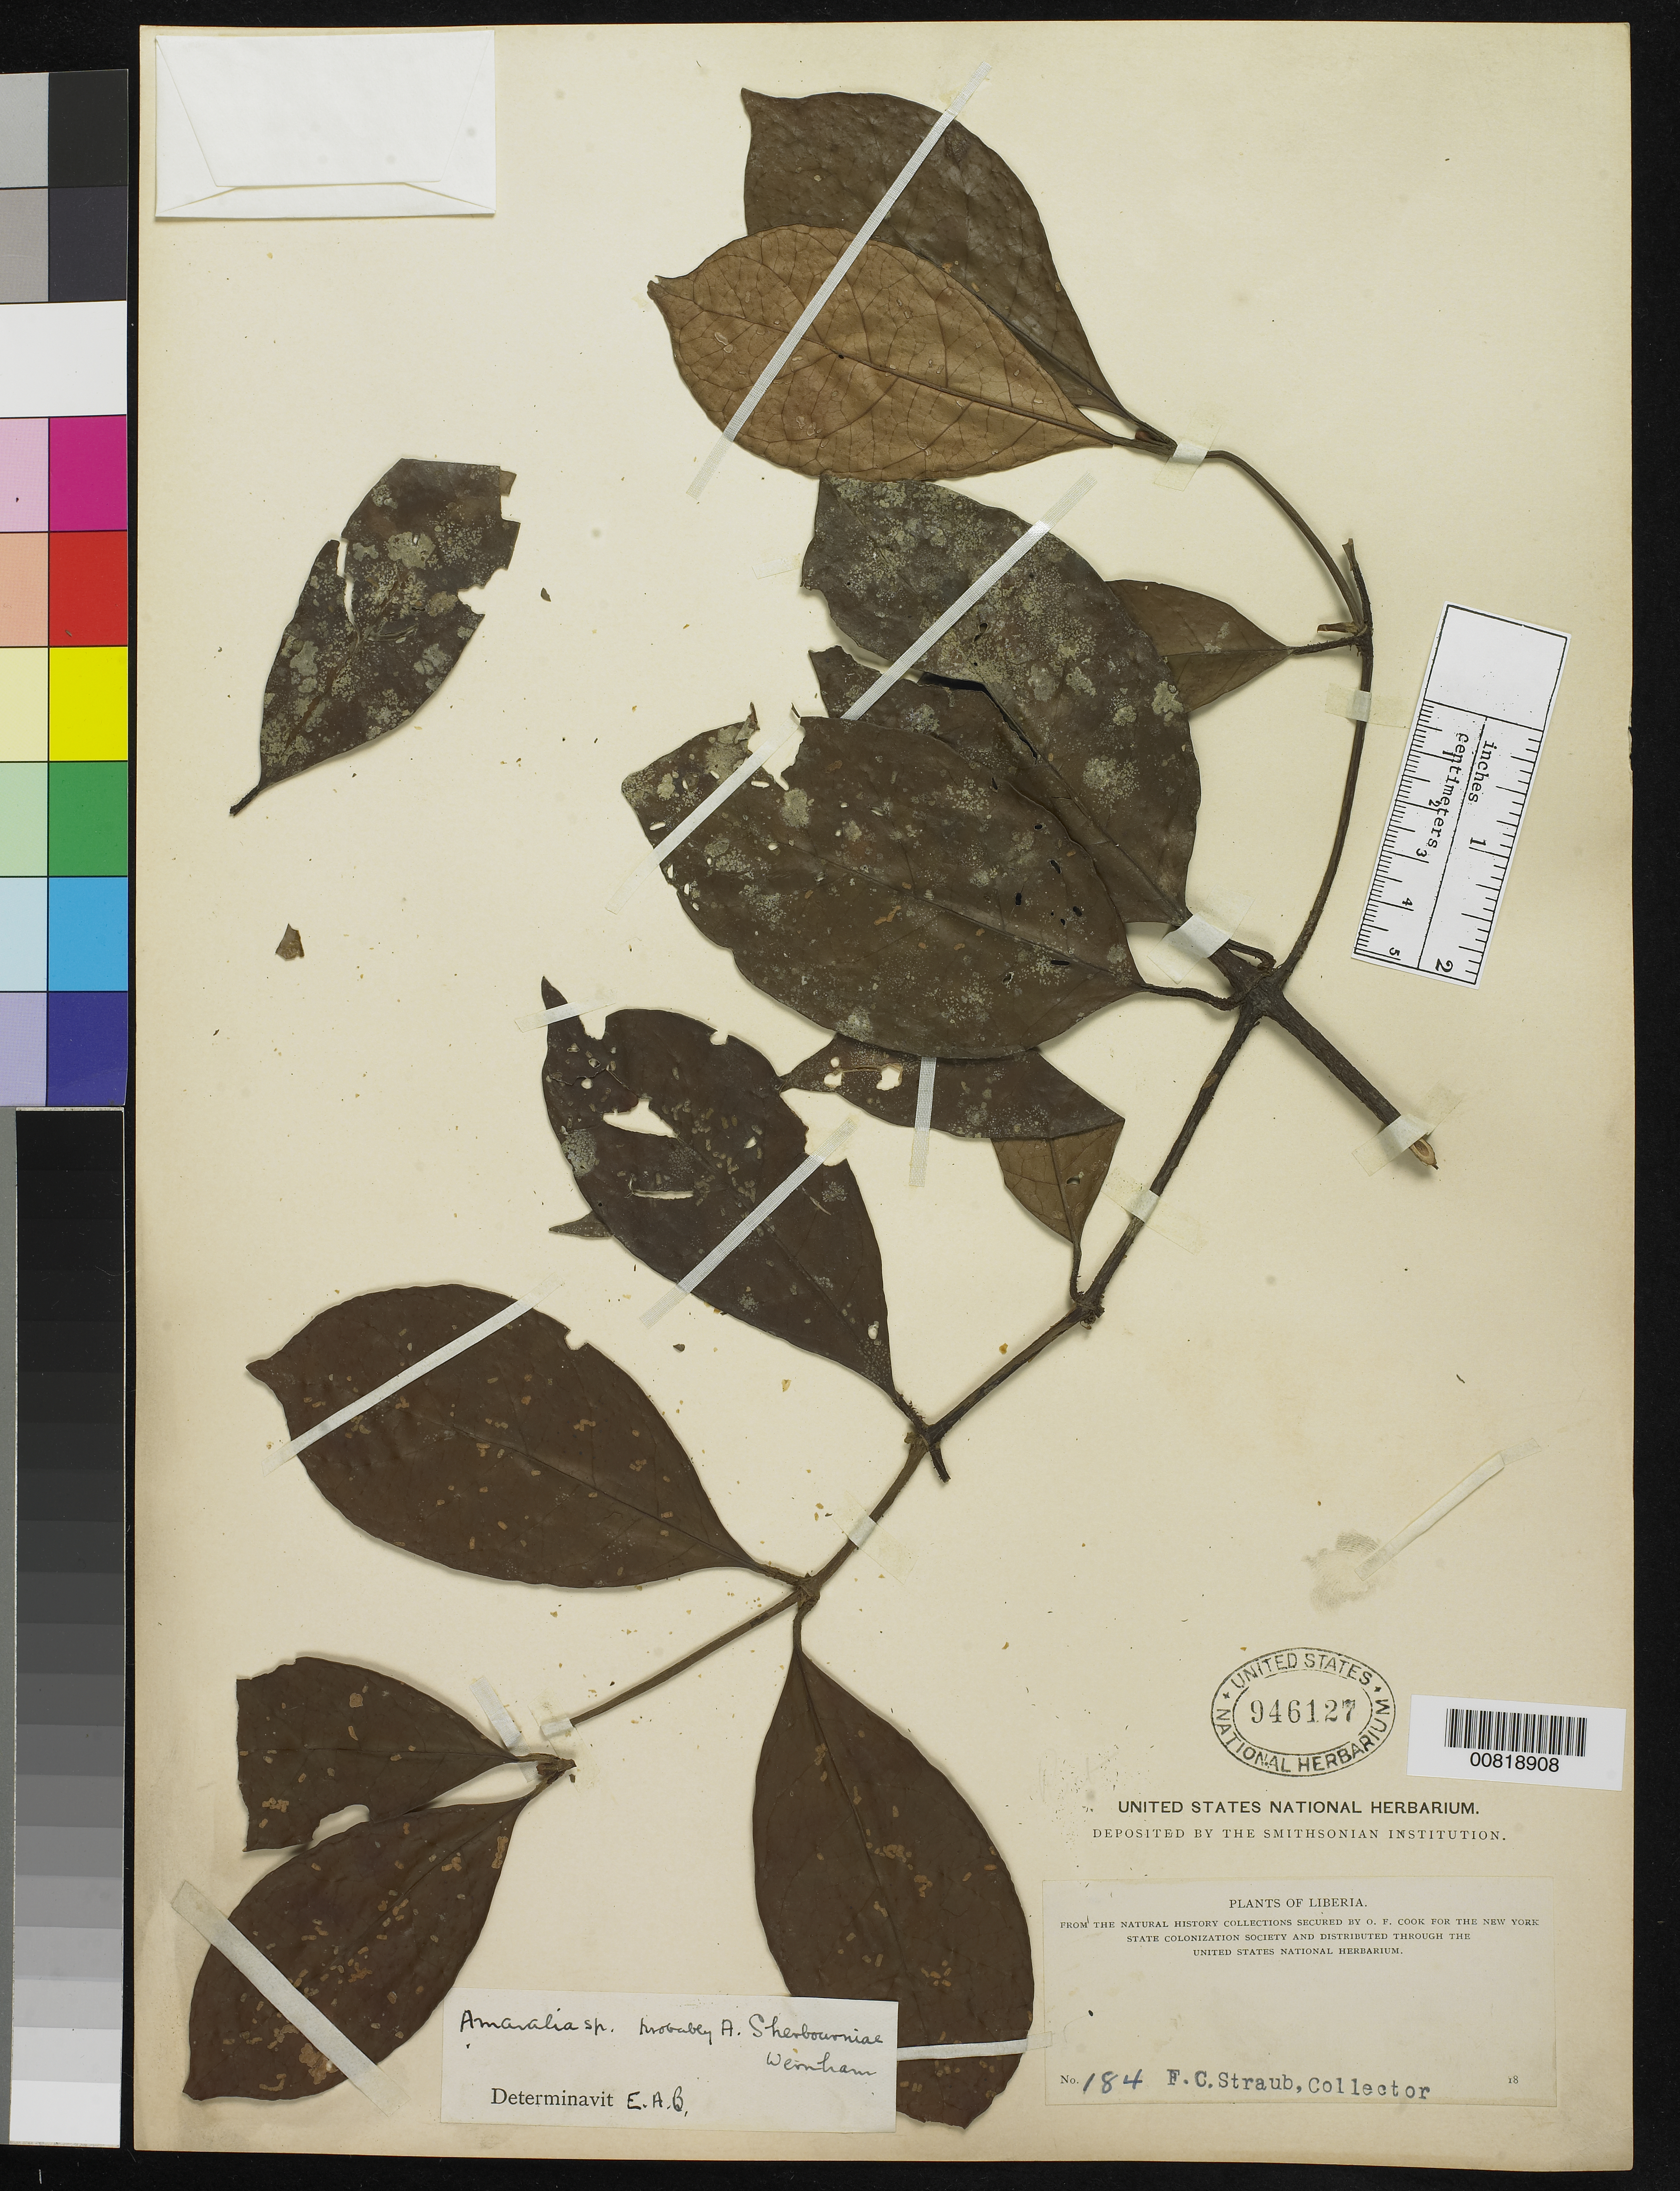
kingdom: Plantae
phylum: Tracheophyta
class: Magnoliopsida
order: Gentianales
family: Rubiaceae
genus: Amaralia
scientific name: Amaralia sp.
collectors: F. Straub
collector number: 184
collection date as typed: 18--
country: Liberia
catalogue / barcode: US 946127